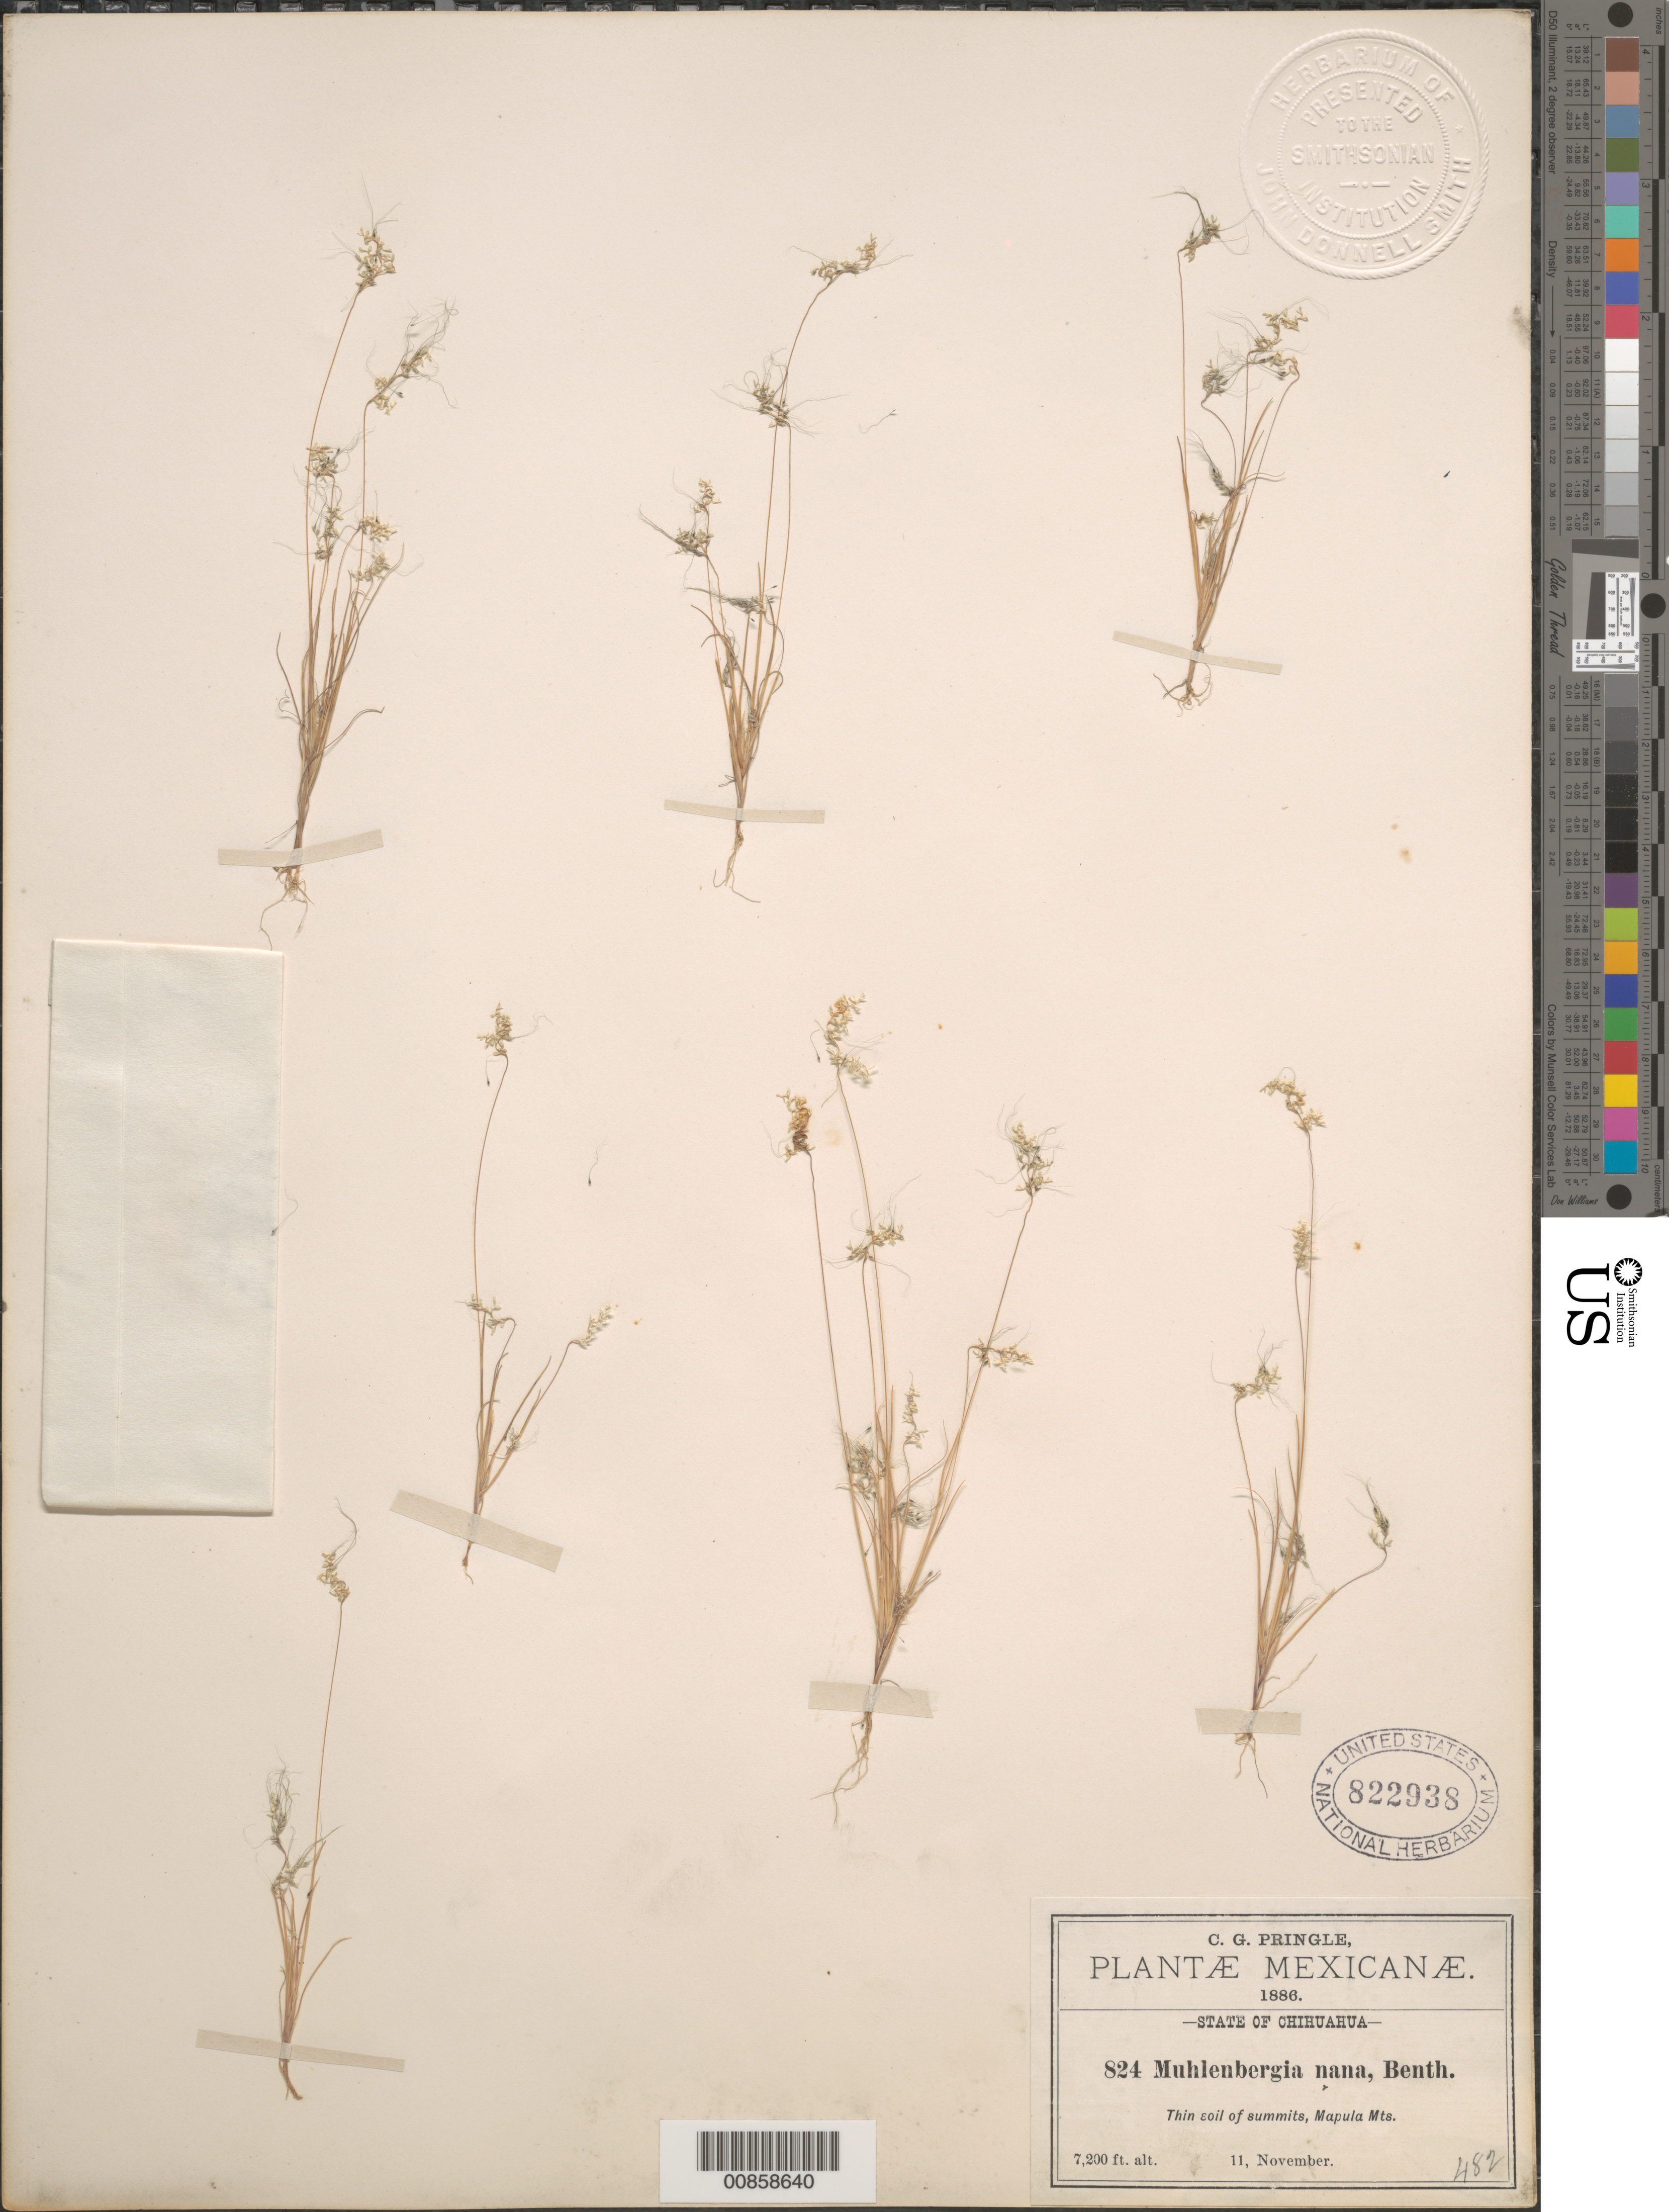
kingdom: Plantae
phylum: Tracheophyta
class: Liliopsida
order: Poales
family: Poaceae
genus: Muhlenbergia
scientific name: Muhlenbergia crispiseta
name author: Hitchc.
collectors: C. G. Pringle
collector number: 824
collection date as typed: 11 Nov 1886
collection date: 1886-11-11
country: Mexico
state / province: Chihuahua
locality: Mapula Mts.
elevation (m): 2195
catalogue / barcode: US 822938